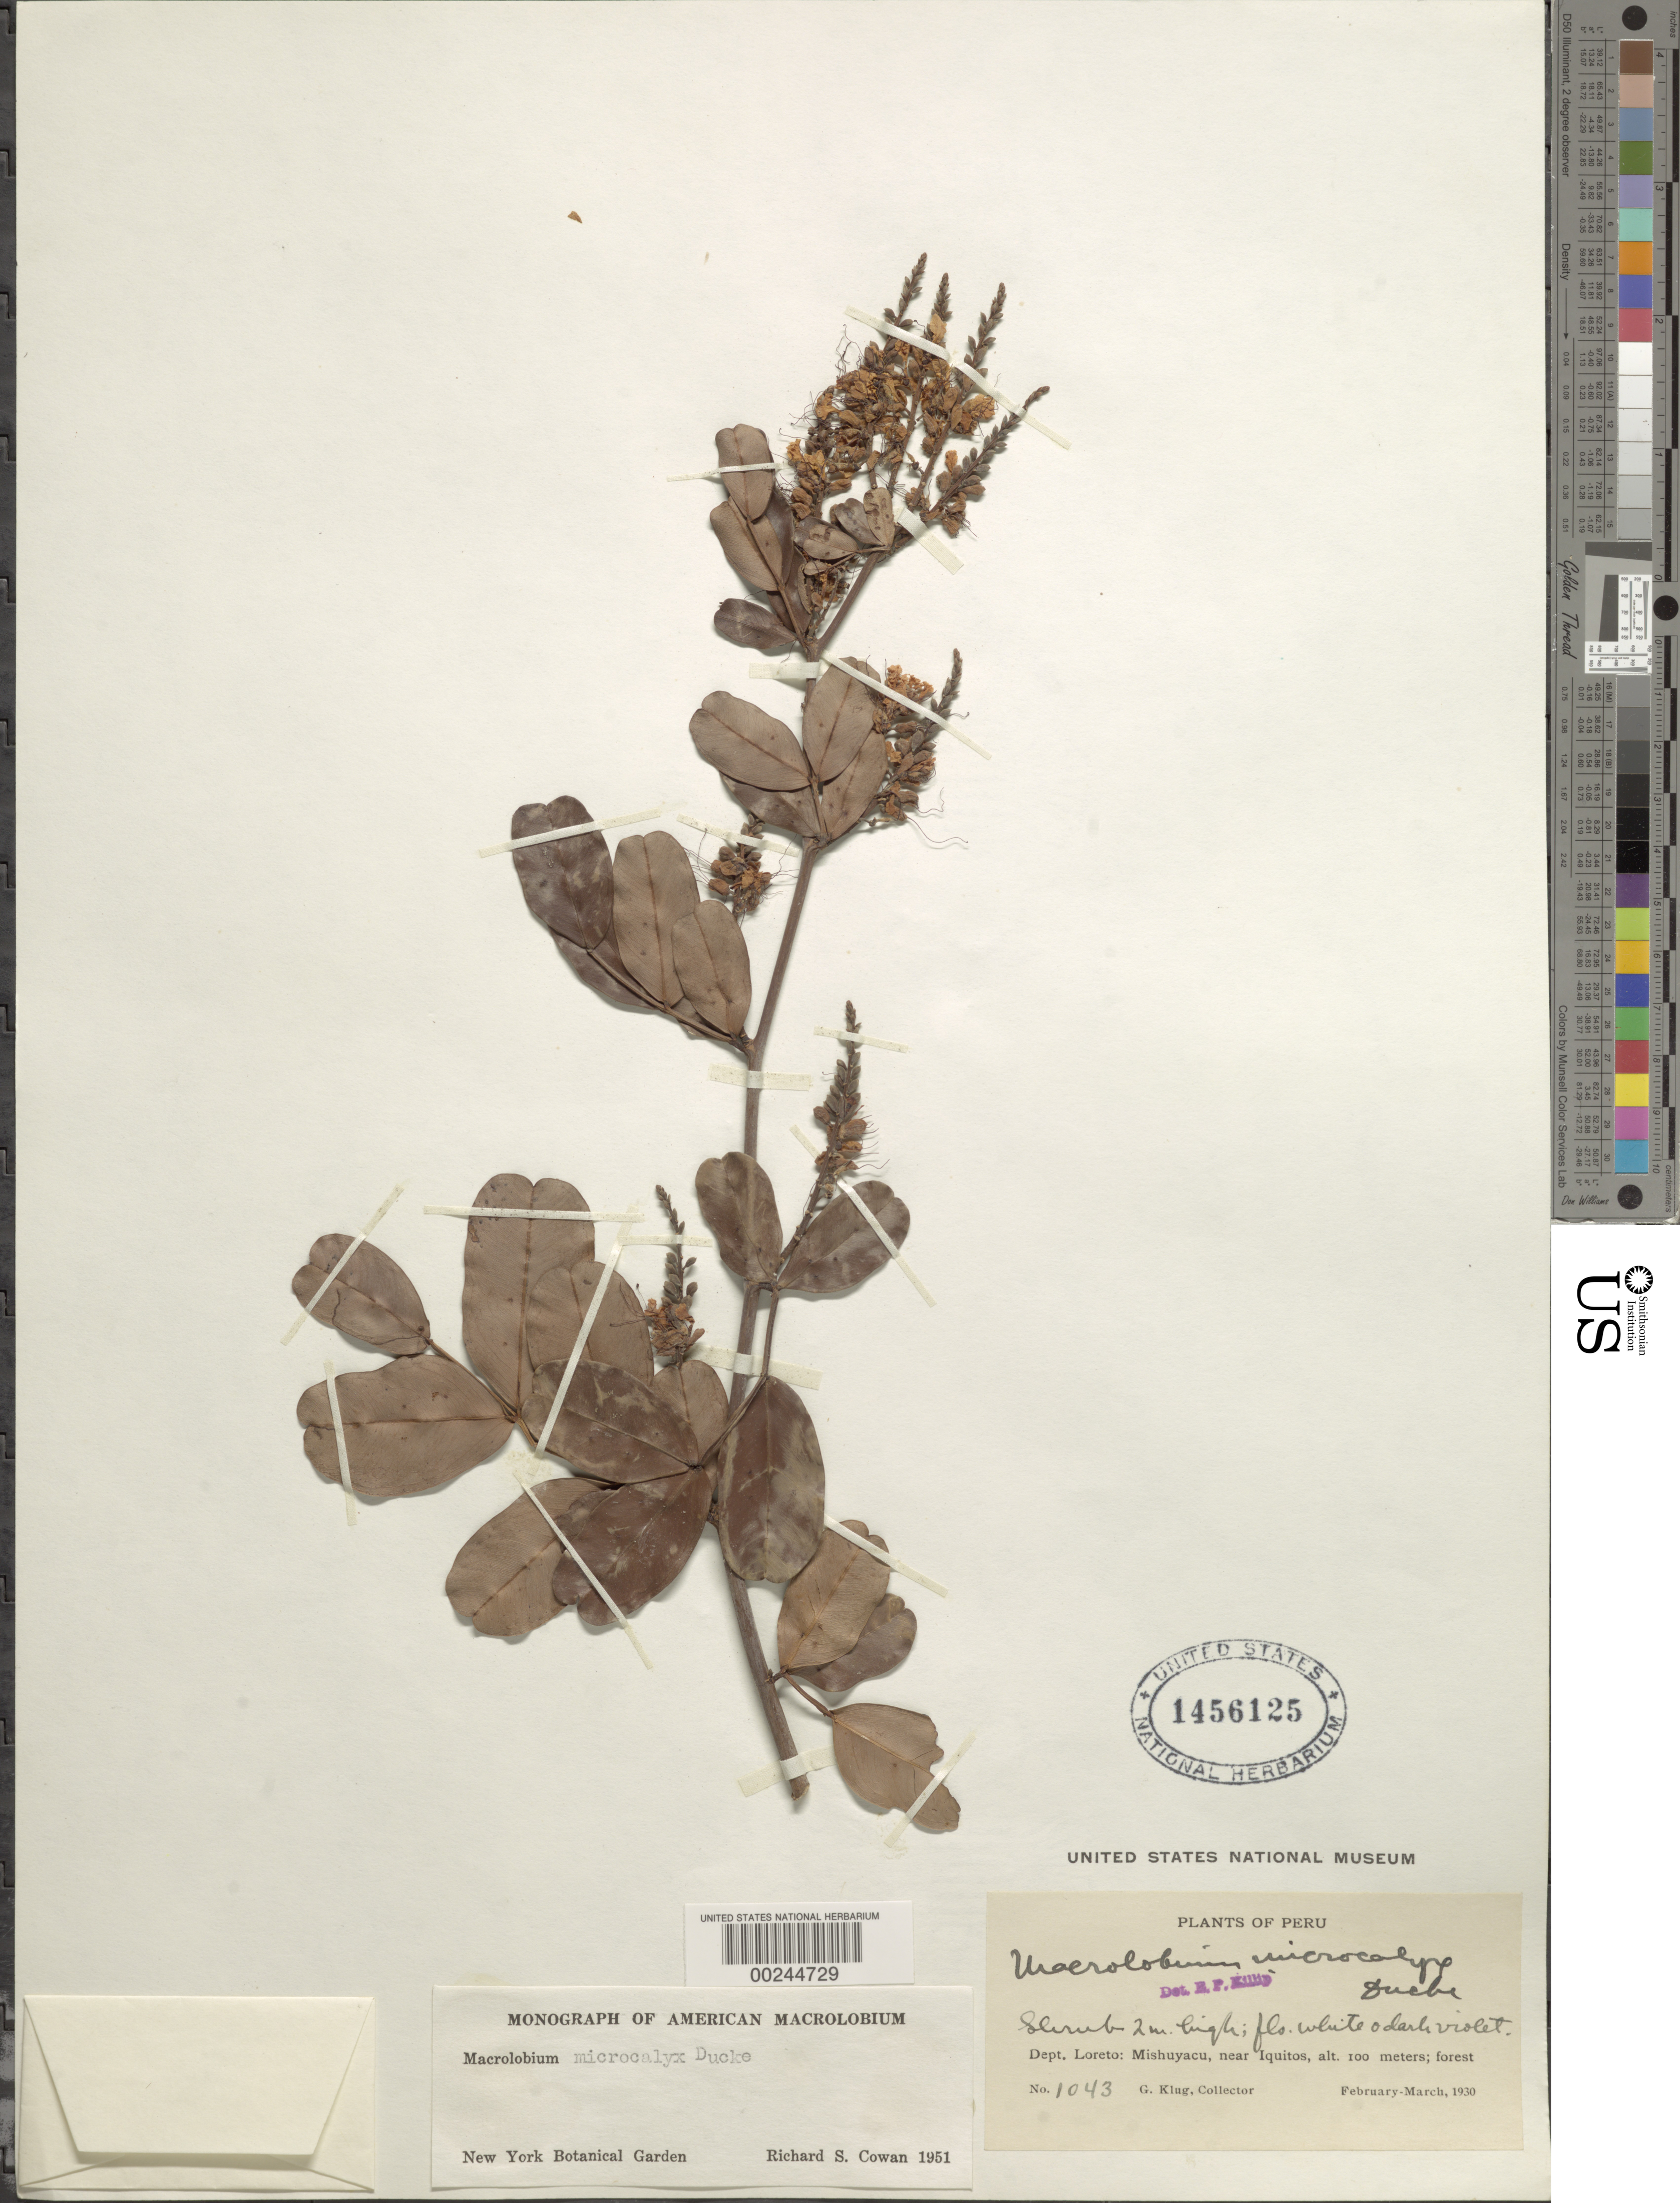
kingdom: Plantae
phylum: Tracheophyta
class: Magnoliopsida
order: Fabales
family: Fabaceae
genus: Macrolobium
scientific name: Macrolobium microcalyx var. microcalyx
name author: Ducke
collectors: G. Klug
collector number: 1043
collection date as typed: Feb 1930 to -- Mar 1930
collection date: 1930-02/1930-03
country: Peru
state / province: Loreto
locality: Mishuyacu, near Iquitos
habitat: Forest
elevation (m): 672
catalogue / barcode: US 1456125